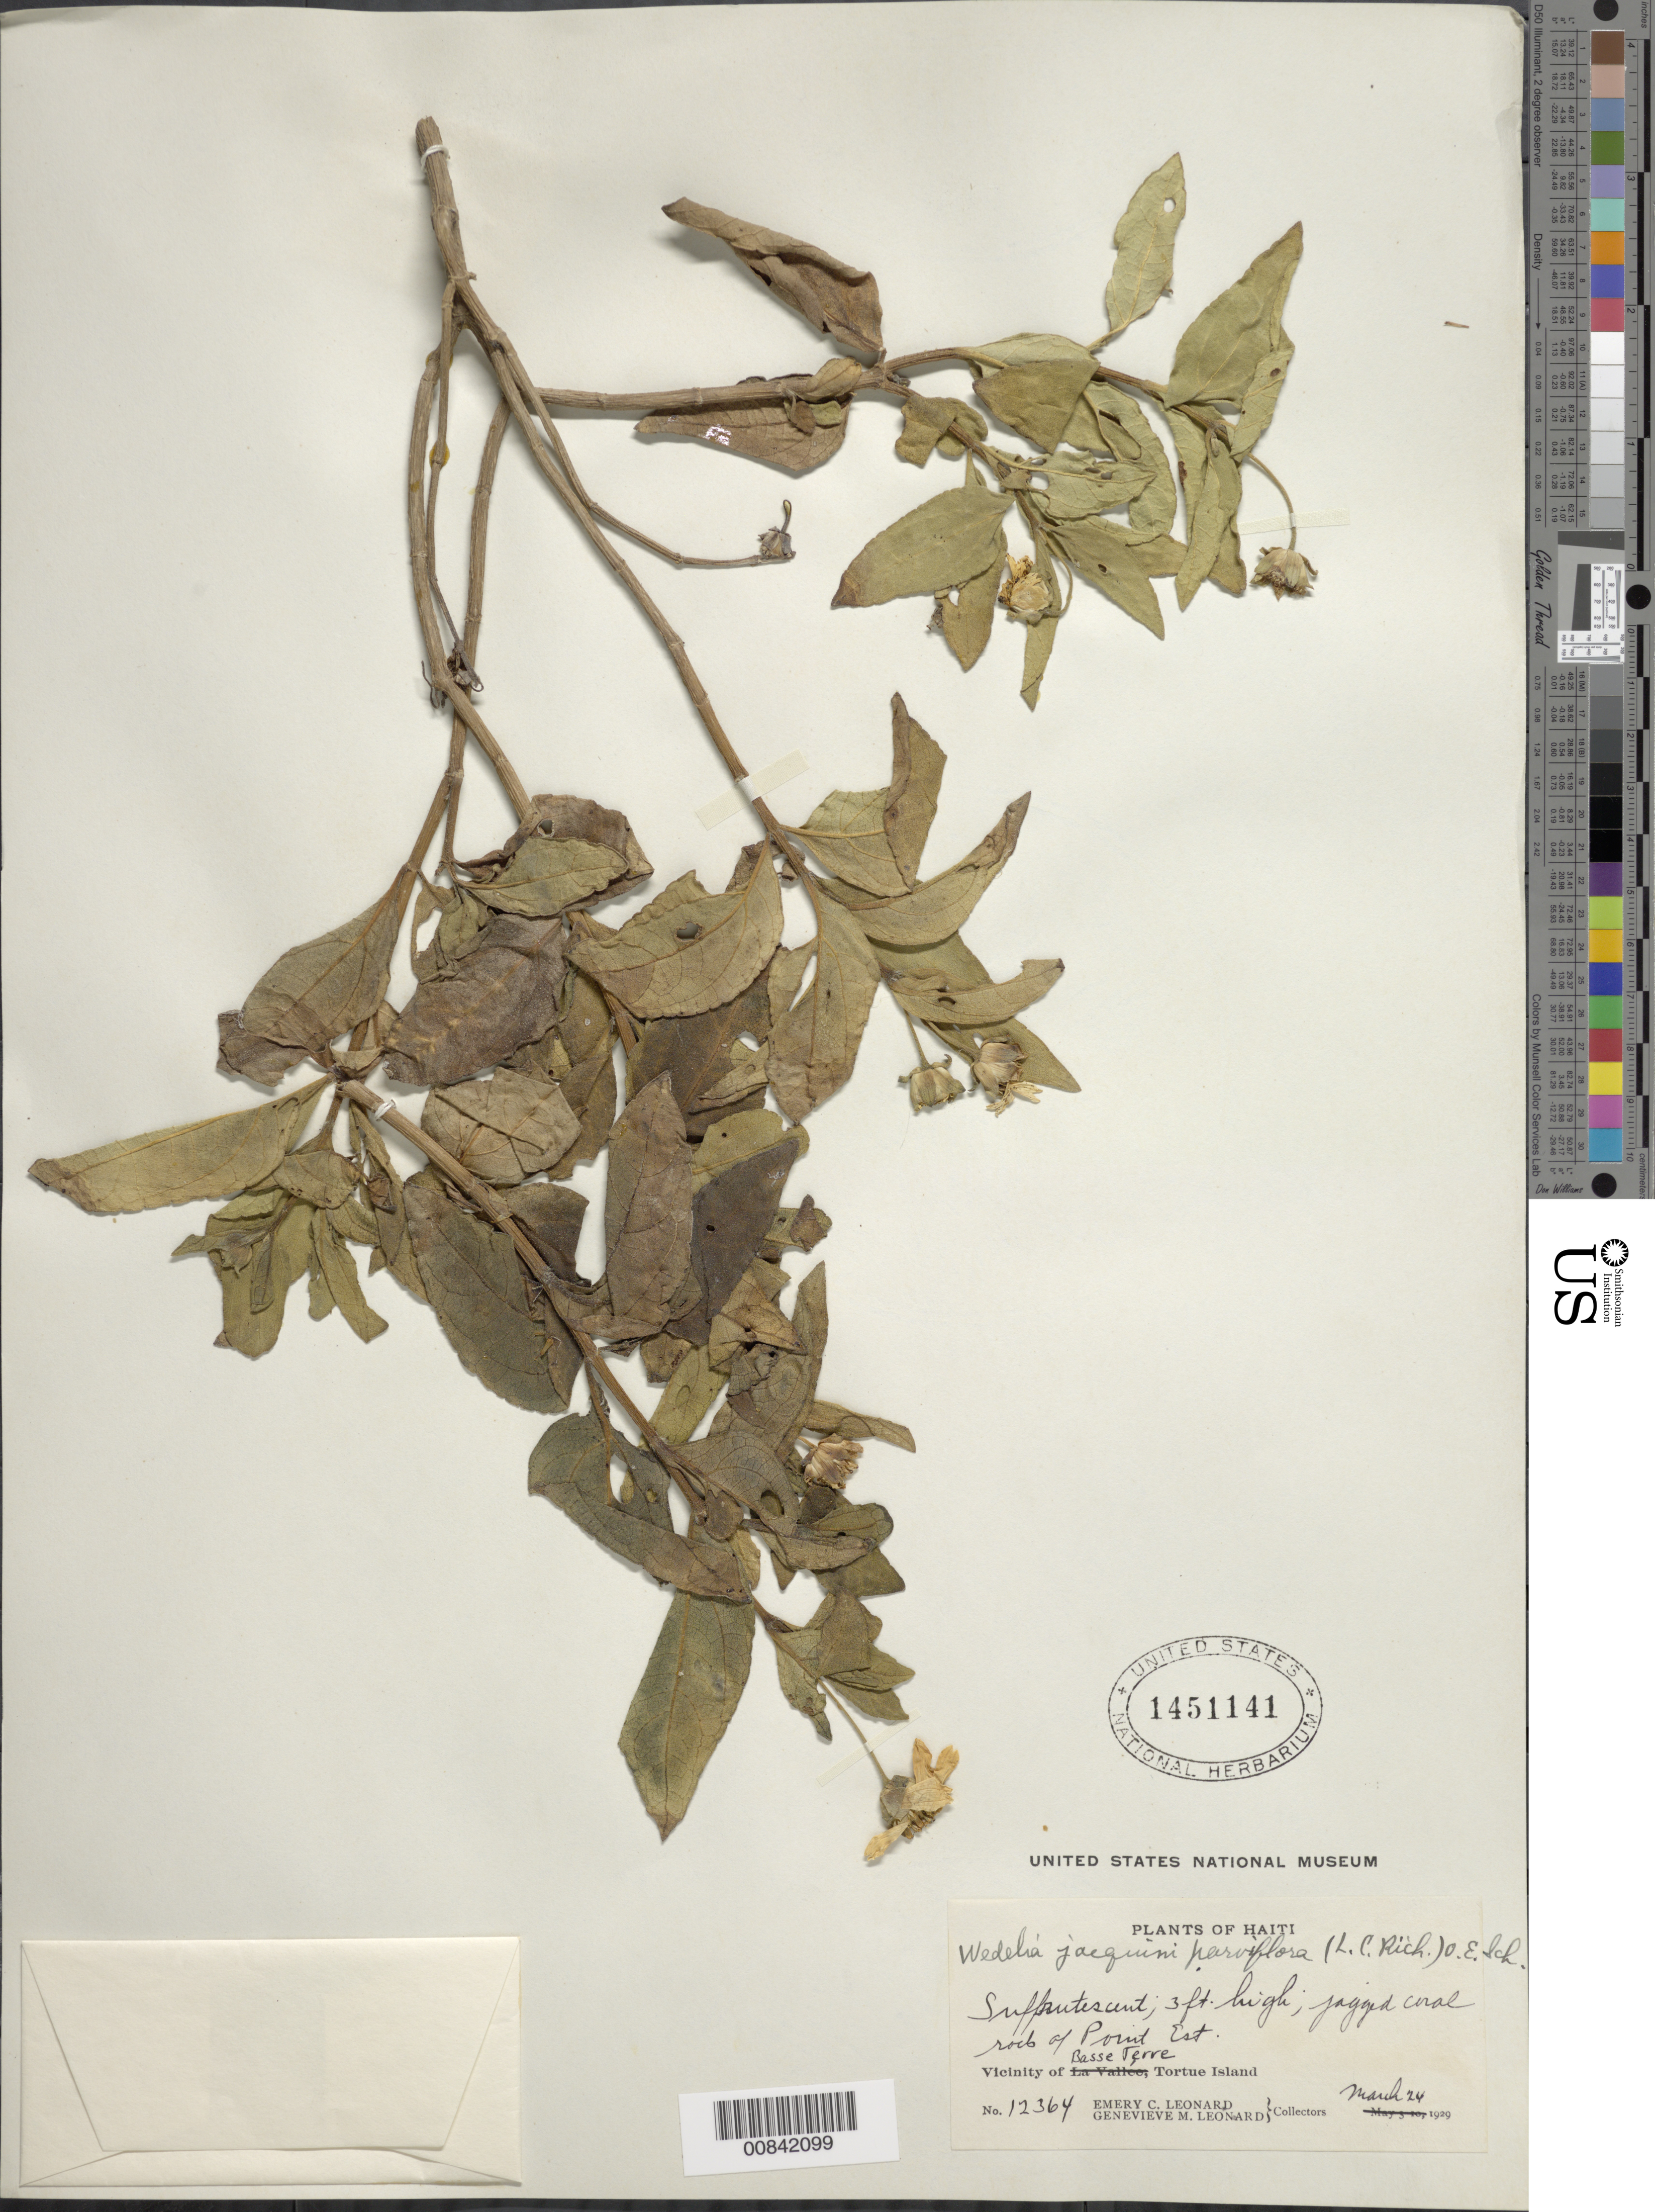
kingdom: Plantae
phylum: Tracheophyta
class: Magnoliopsida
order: Asterales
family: Asteraceae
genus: Wedelia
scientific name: Wedelia calycina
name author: Rich.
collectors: E. C. Leonard & G. M. Leonard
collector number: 12364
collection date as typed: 24 Mar 1929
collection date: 1929-03-24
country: Haiti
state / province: Nord-Ouest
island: Île de la Tortue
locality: Vicinity of Basse Terre, Point Est.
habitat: jagged coral rocks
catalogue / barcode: US 1451141